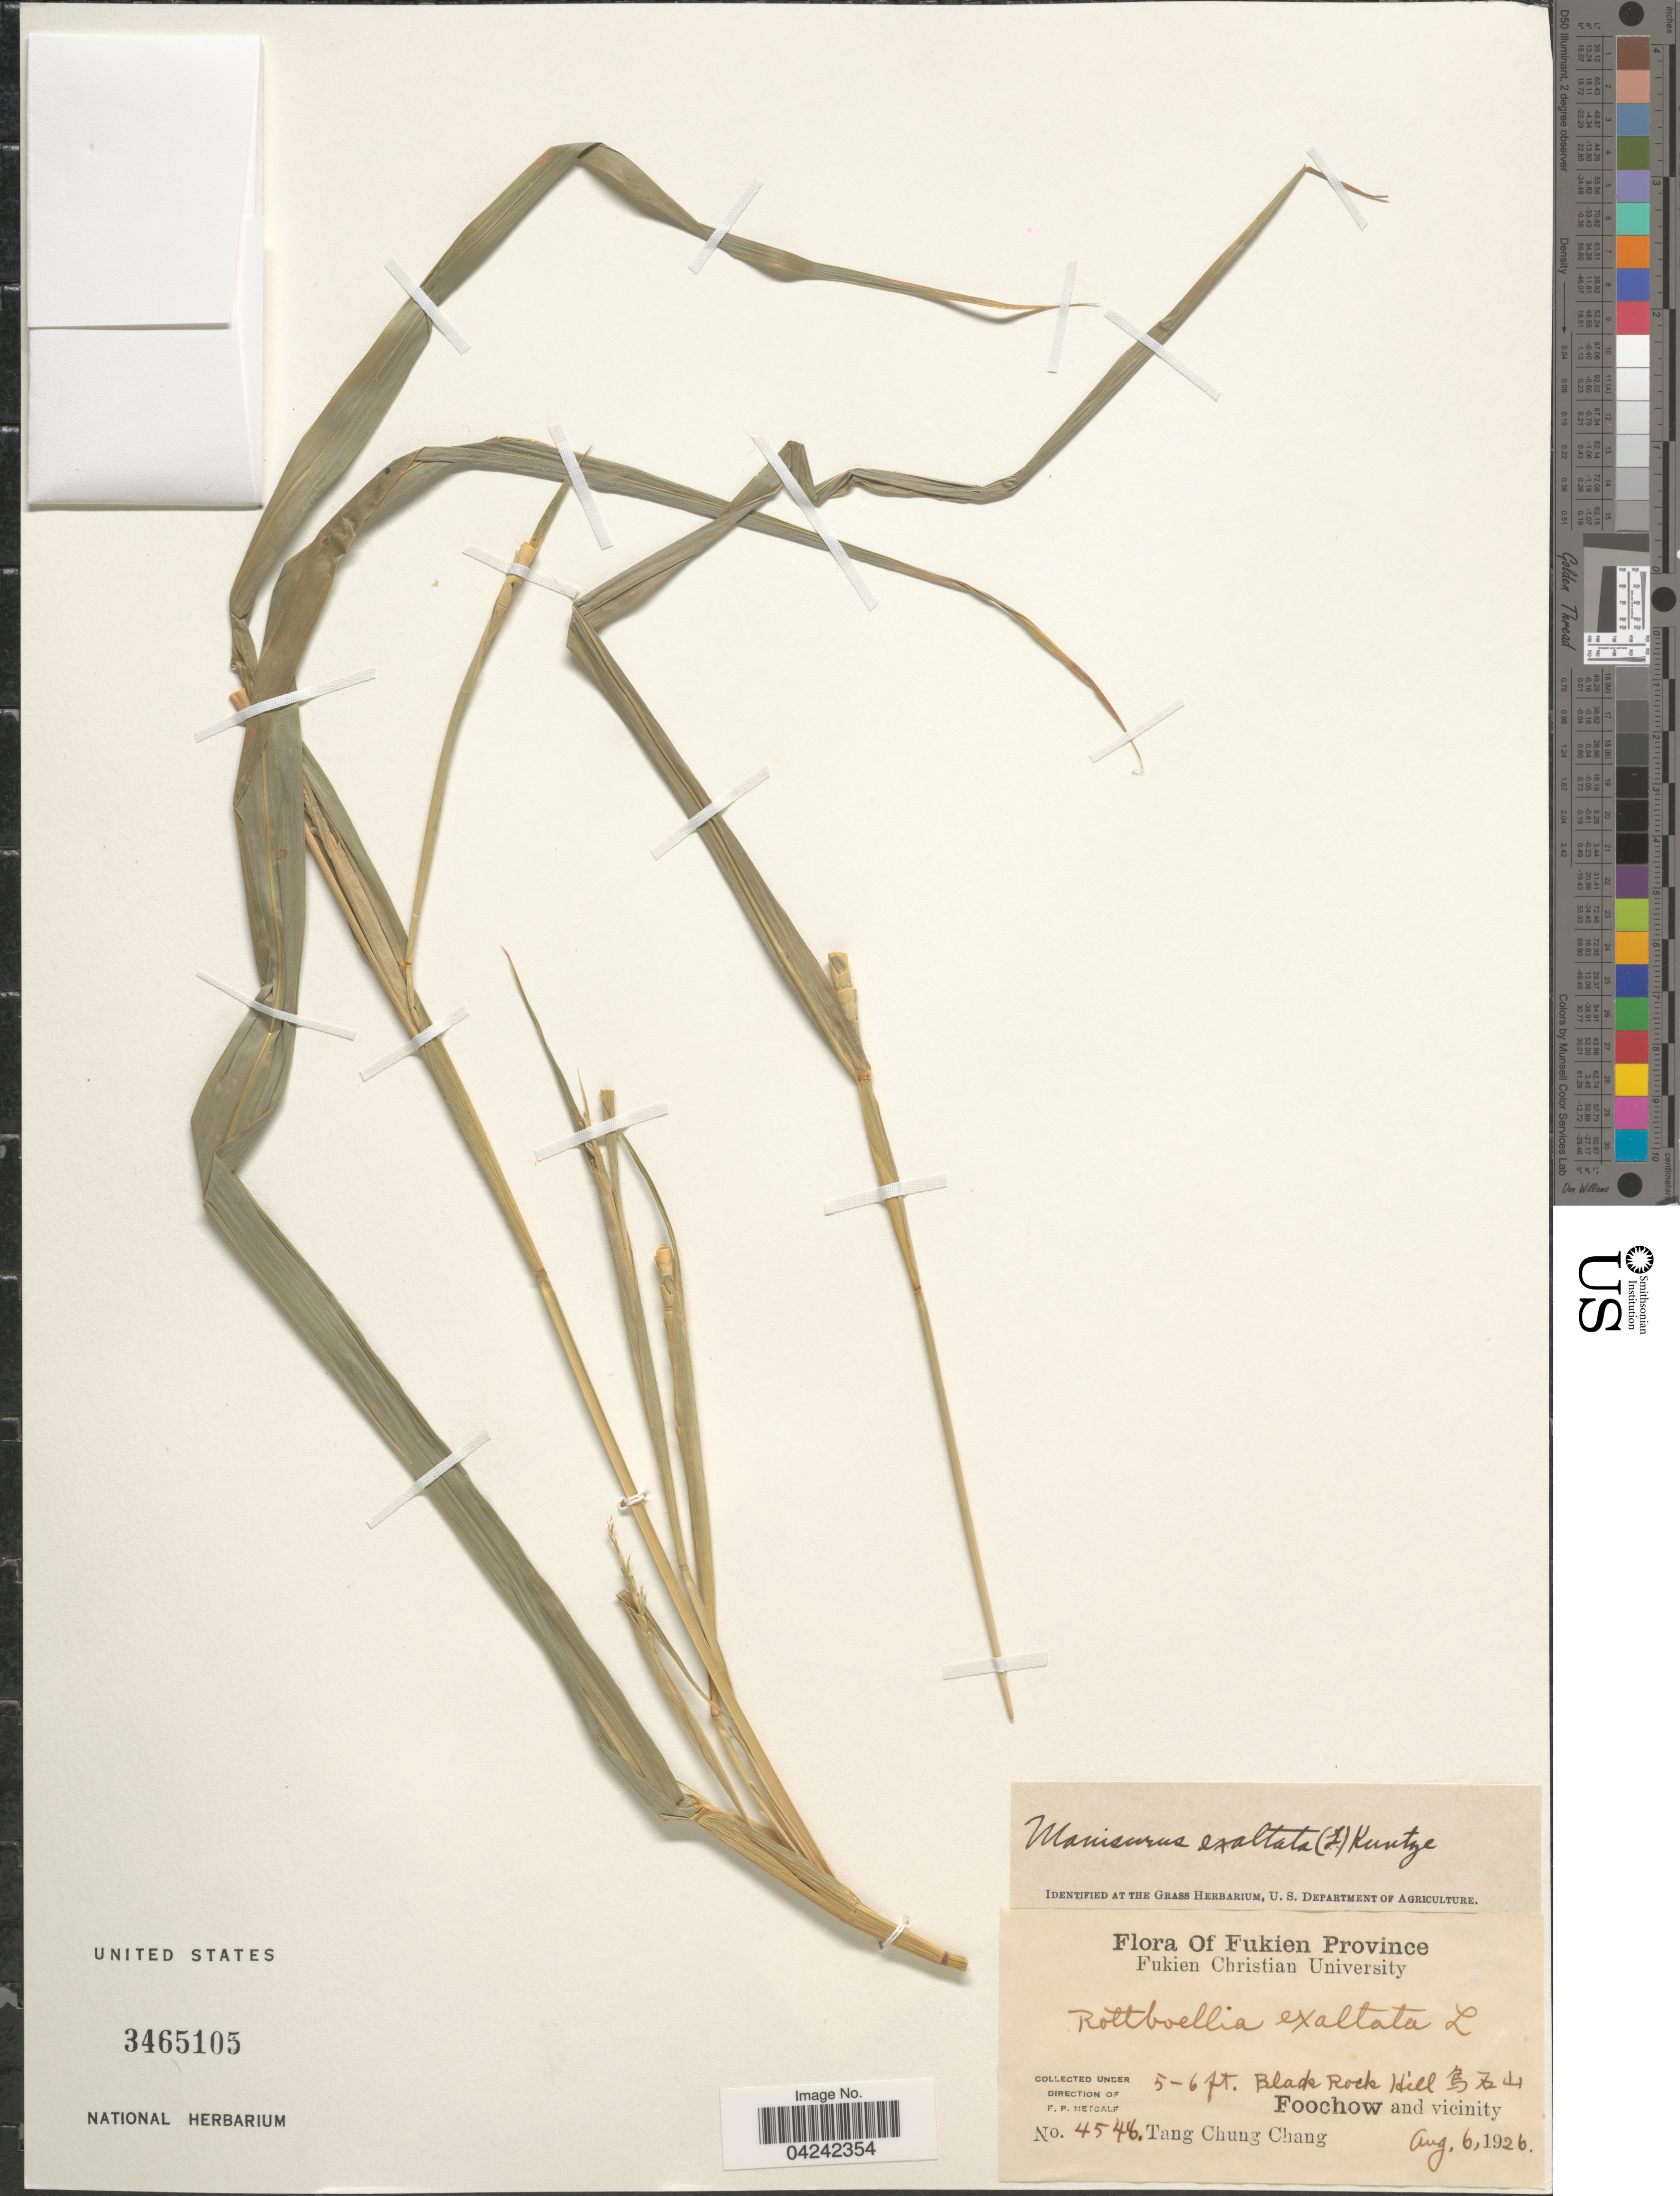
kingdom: Plantae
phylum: Tracheophyta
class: Liliopsida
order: Poales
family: Poaceae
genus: Rottboellia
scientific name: Rottboellia cochinchinensis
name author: (Lour.) Clayton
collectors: T. C. Chang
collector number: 4548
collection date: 1926-08-06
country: China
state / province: Fujian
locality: Fukien Province. Black Rock Hill X. Foochow and vicinity.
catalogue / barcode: US 3465105